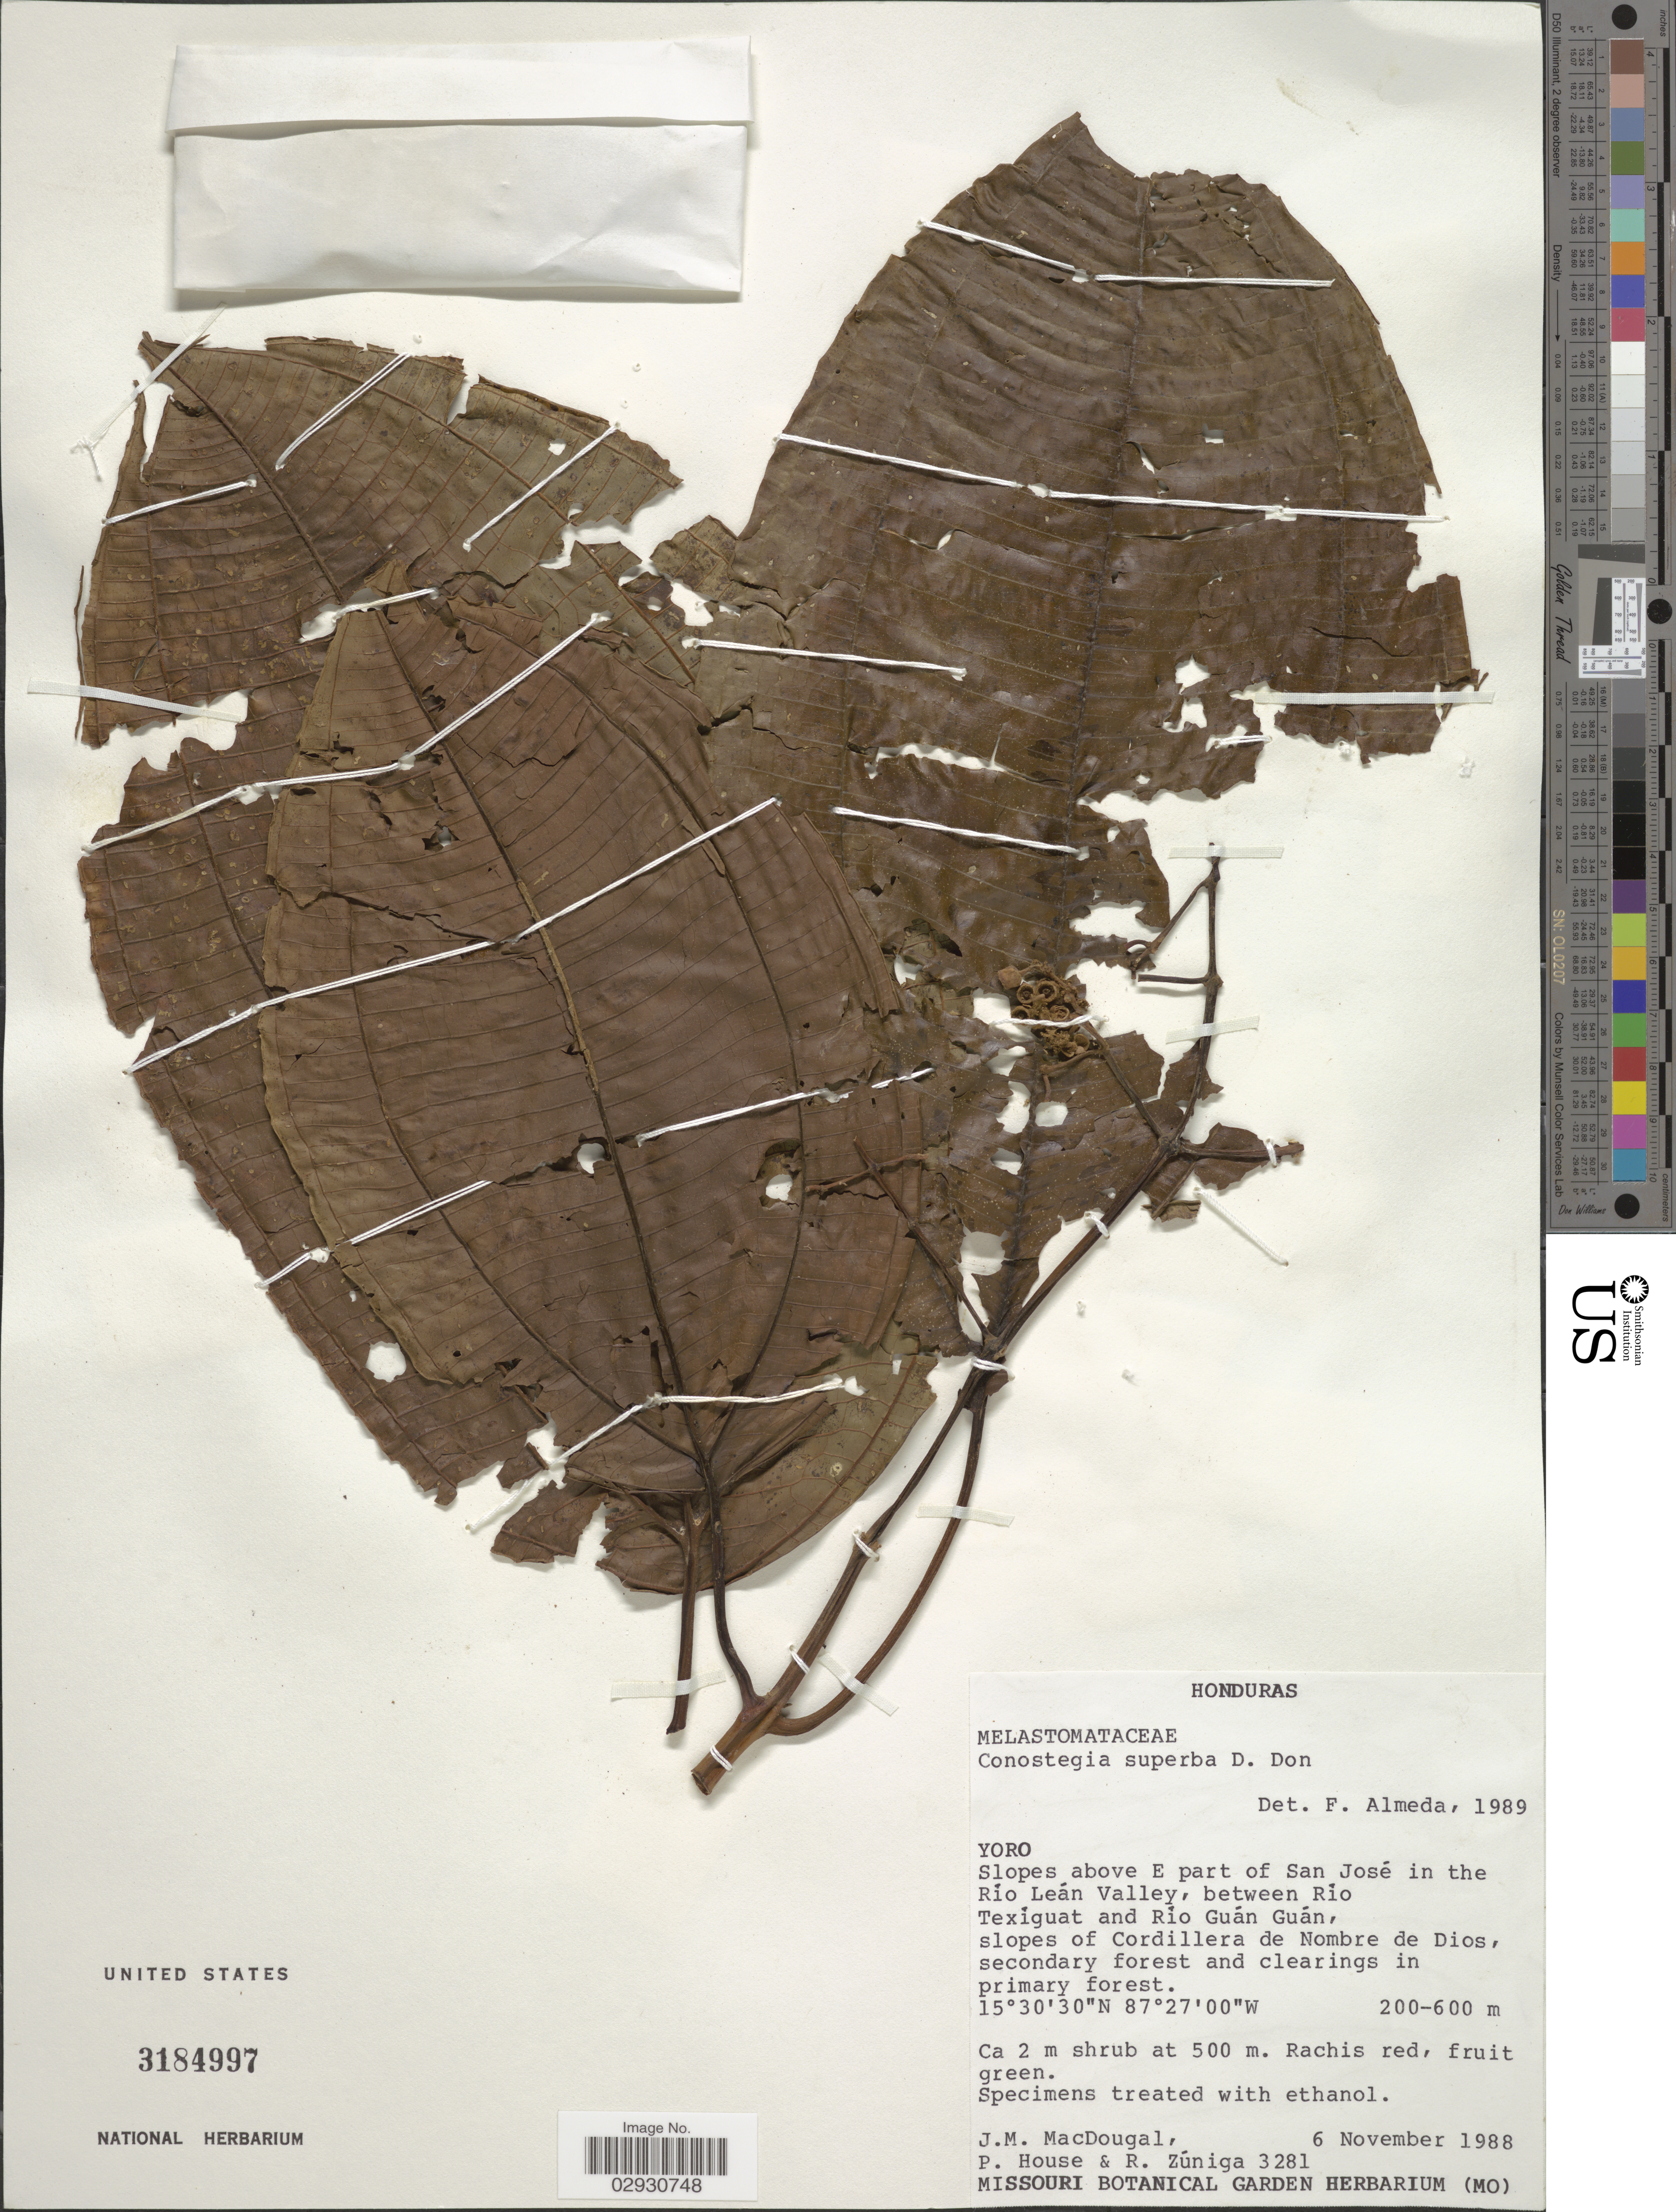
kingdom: Plantae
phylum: Tracheophyta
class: Magnoliopsida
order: Myrtales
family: Melastomataceae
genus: Conostegia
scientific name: Conostegia superba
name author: Naudin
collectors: J. M. MacDougal, P. House & R. Zuniga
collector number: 3281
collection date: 1988-11-06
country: Honduras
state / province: Yoro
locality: Slopes above E part of San José in the Río Leán Valley, between Río Texíguat and Río Guán Guán, slopes of Cordillera de Nombre de Dios, secondary forest and clearings in primary forest.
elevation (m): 200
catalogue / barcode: US 3184997